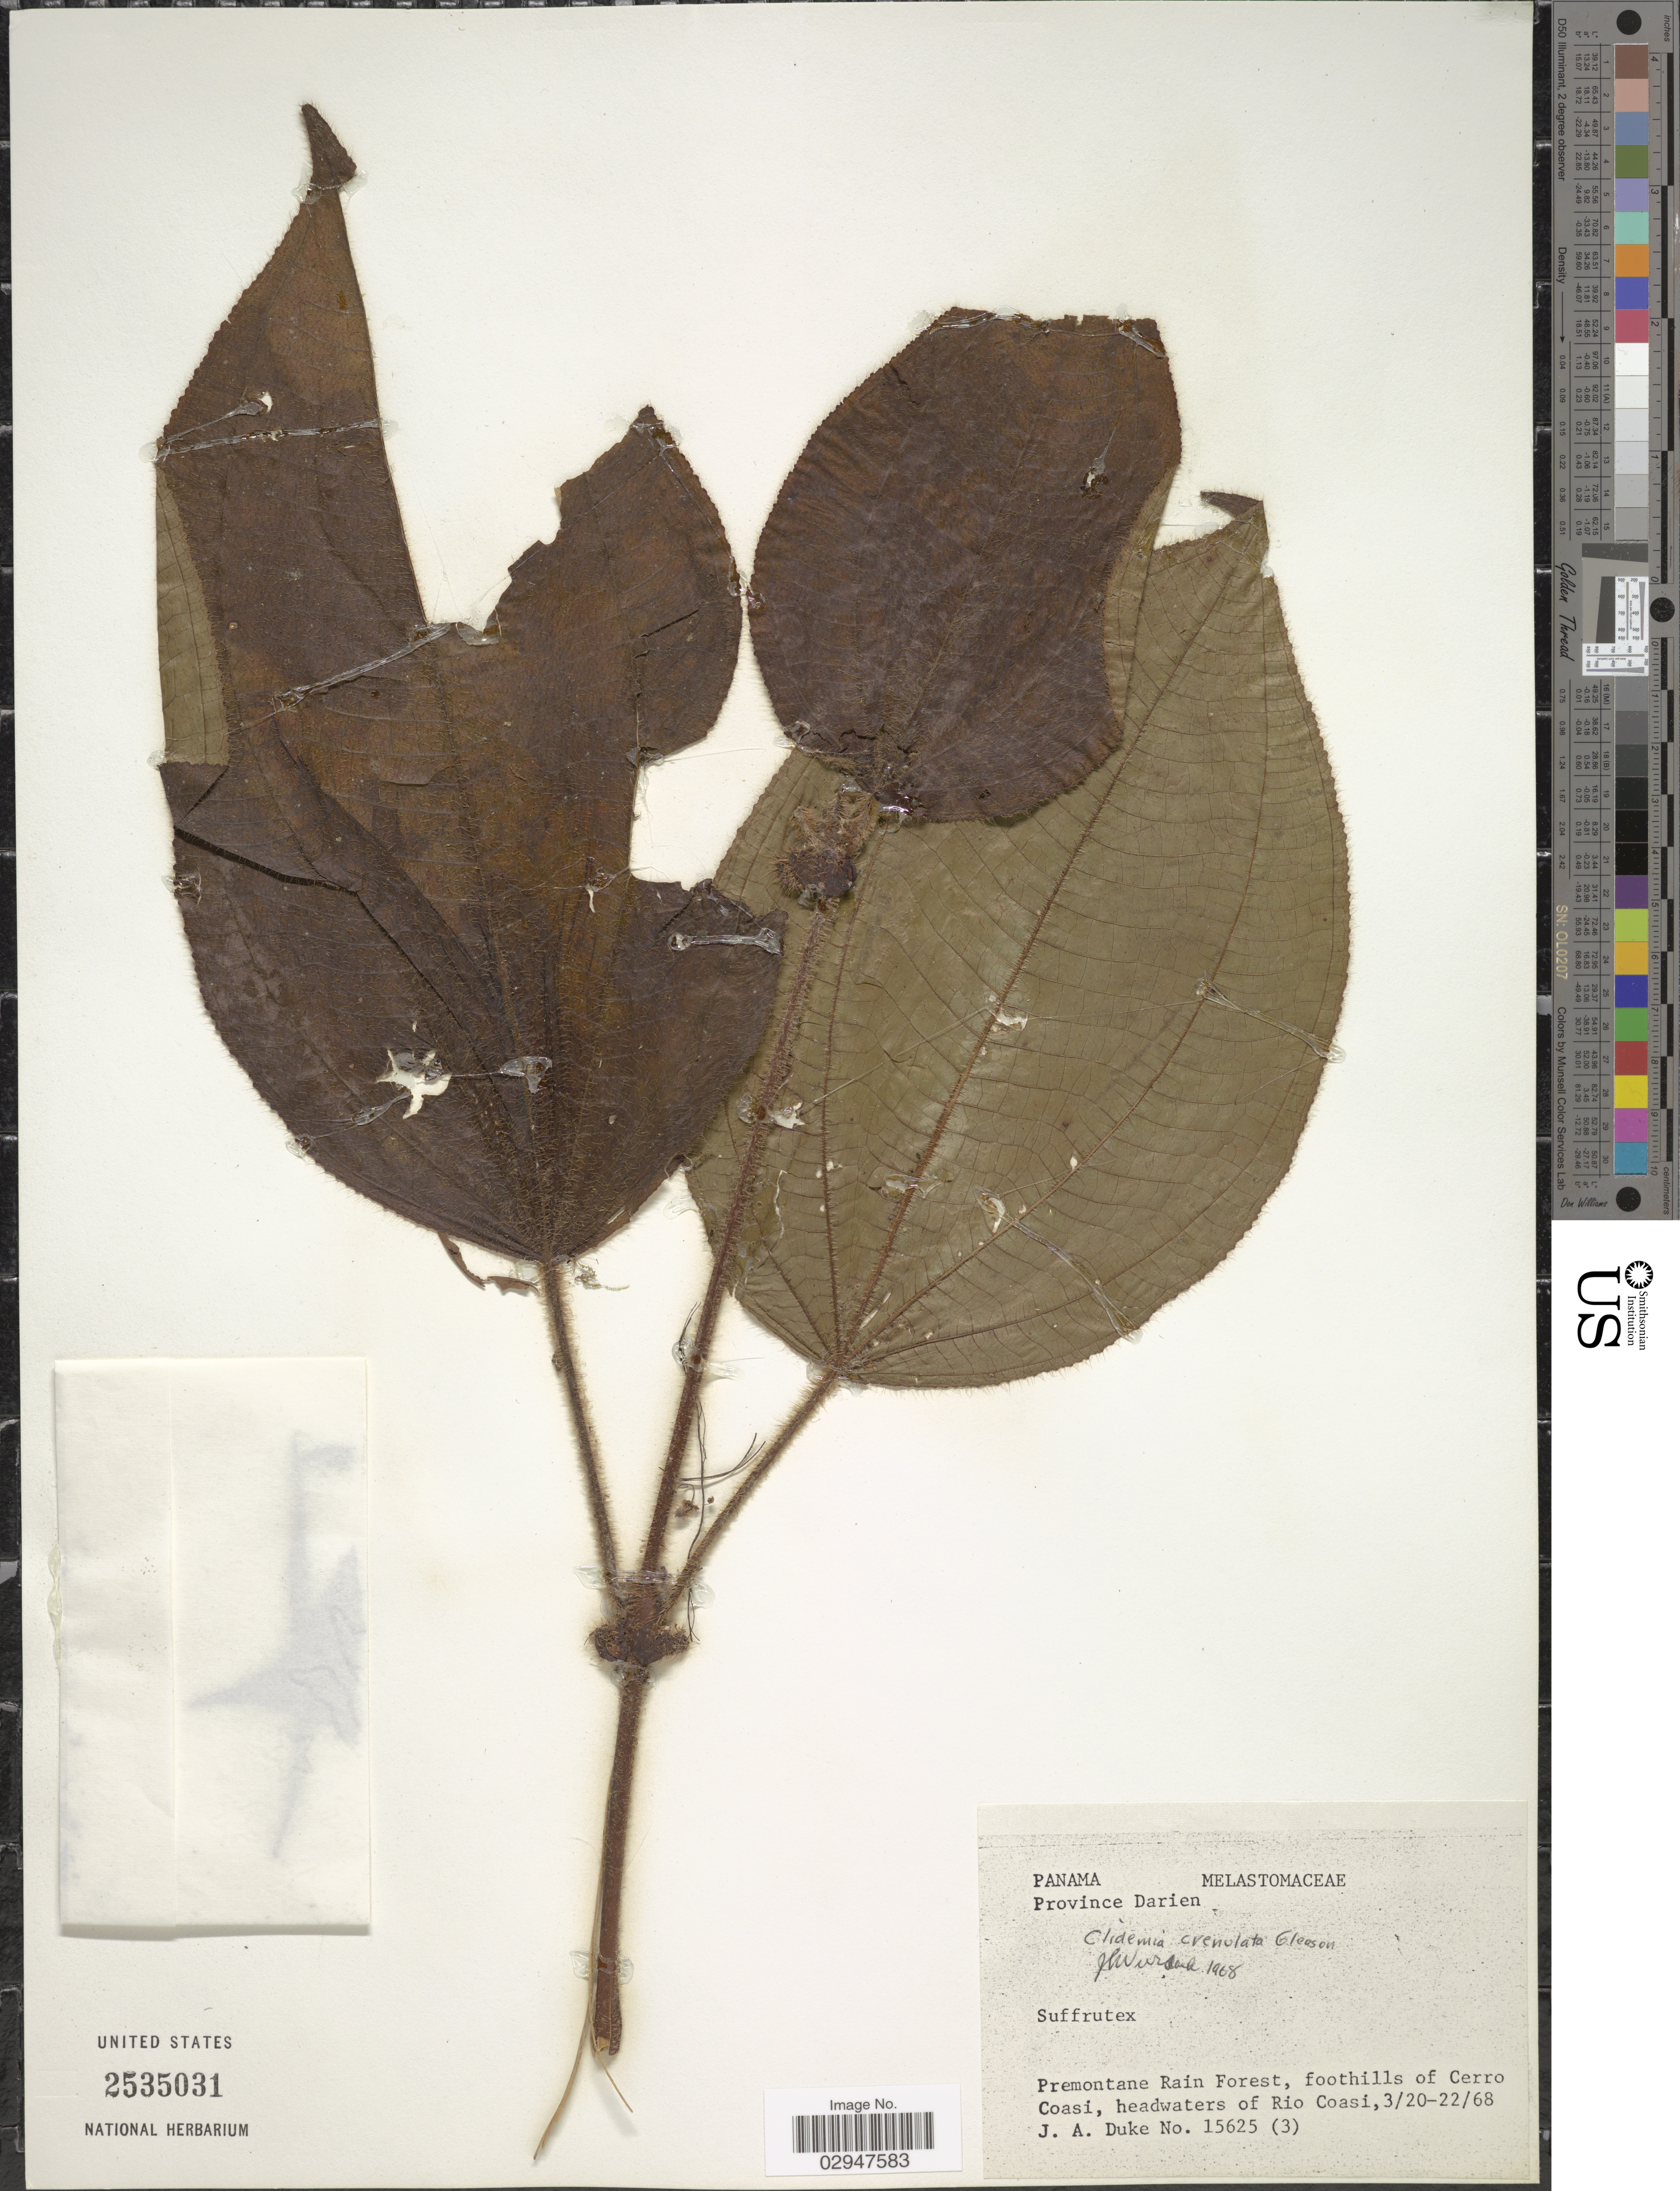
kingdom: Plantae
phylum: Tracheophyta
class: Magnoliopsida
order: Myrtales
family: Melastomataceae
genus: Clidemia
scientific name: Clidemia crenulata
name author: Gleason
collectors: J. A. Duke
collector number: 15625 (3)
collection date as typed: Transcribed d/m/y: 20/3/68 to 22/3/68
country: Panama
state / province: Darién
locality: Premontane Rain Forest, foothills of Cerro Coasi, headwaters of Rio Coasi.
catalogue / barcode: US 2535031